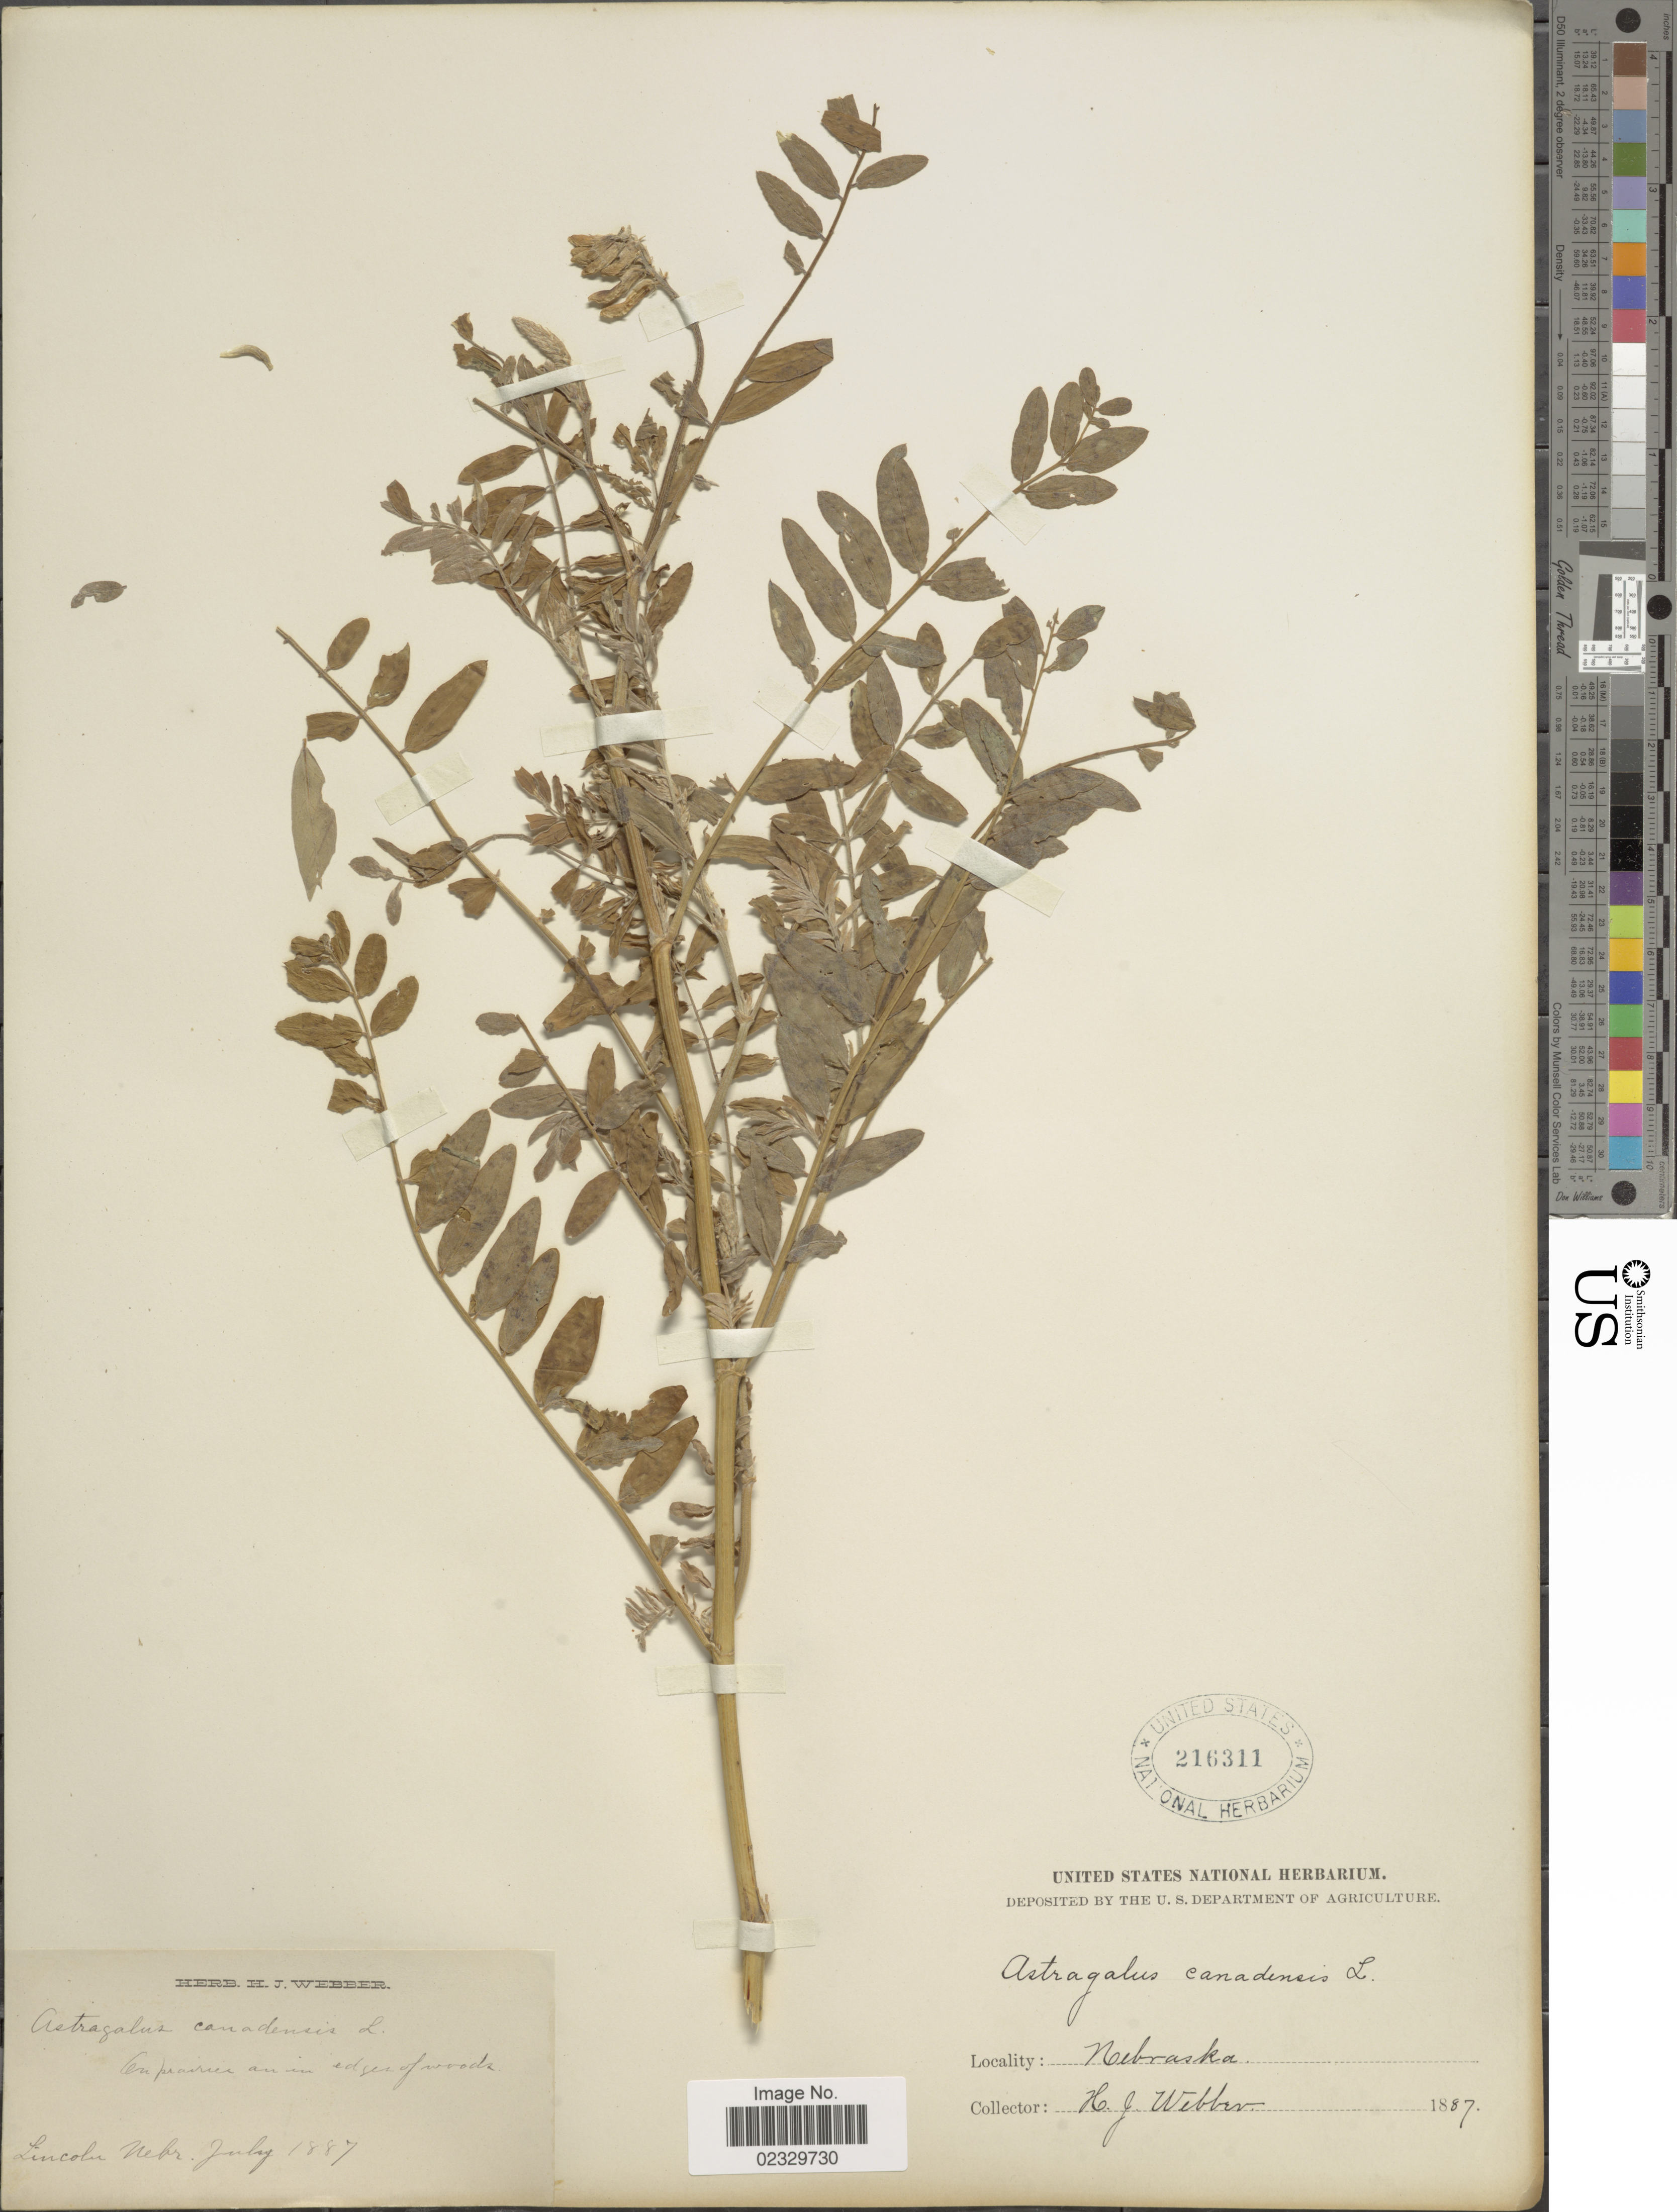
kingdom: Plantae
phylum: Tracheophyta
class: Magnoliopsida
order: Fabales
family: Fabaceae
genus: Astragalus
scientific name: Astragalus canadensis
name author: L.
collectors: H. Webber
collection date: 1887-07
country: United States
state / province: Nebraska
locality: Lincoln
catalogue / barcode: US 216311